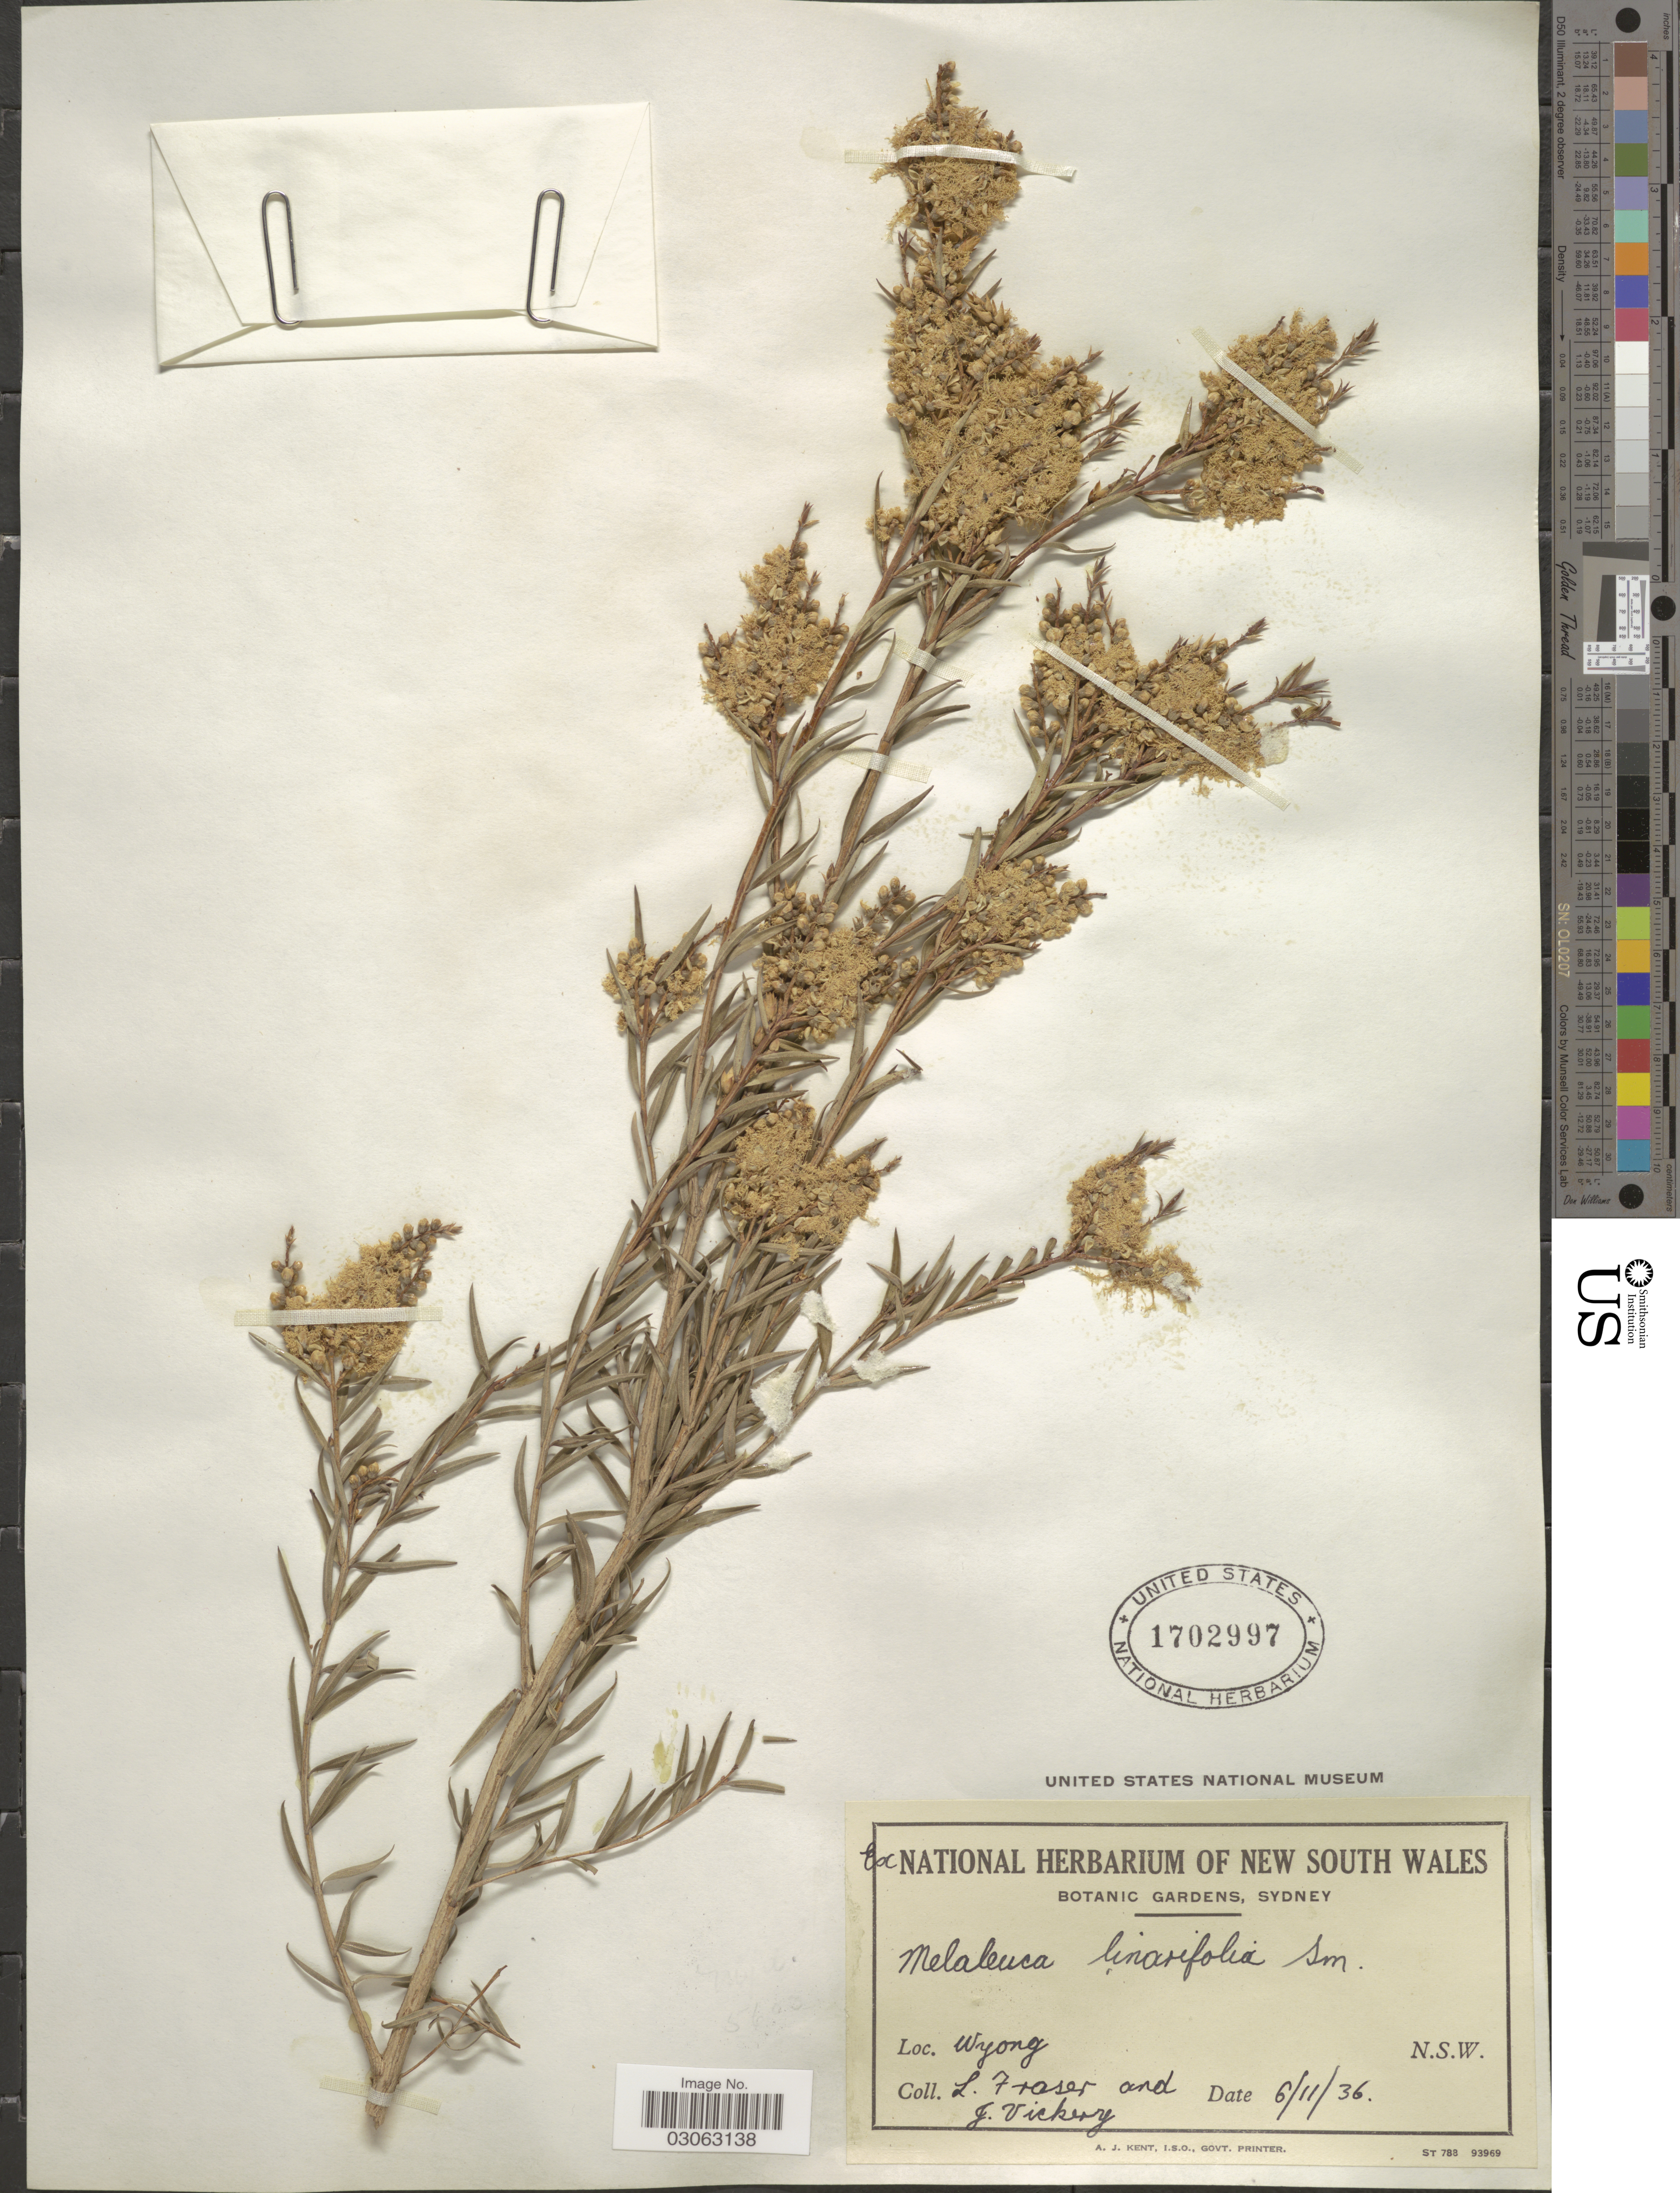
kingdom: Plantae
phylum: Tracheophyta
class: Magnoliopsida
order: Myrtales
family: Myrtaceae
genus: Melaleuca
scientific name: Melaleuca linariifolia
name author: Sm.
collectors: L. Fraser & J. Vickery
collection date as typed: Transcribed d/m/y: 6/11/36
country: Australia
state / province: New South Wales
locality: Wyong. N. S. W.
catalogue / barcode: US 1702997